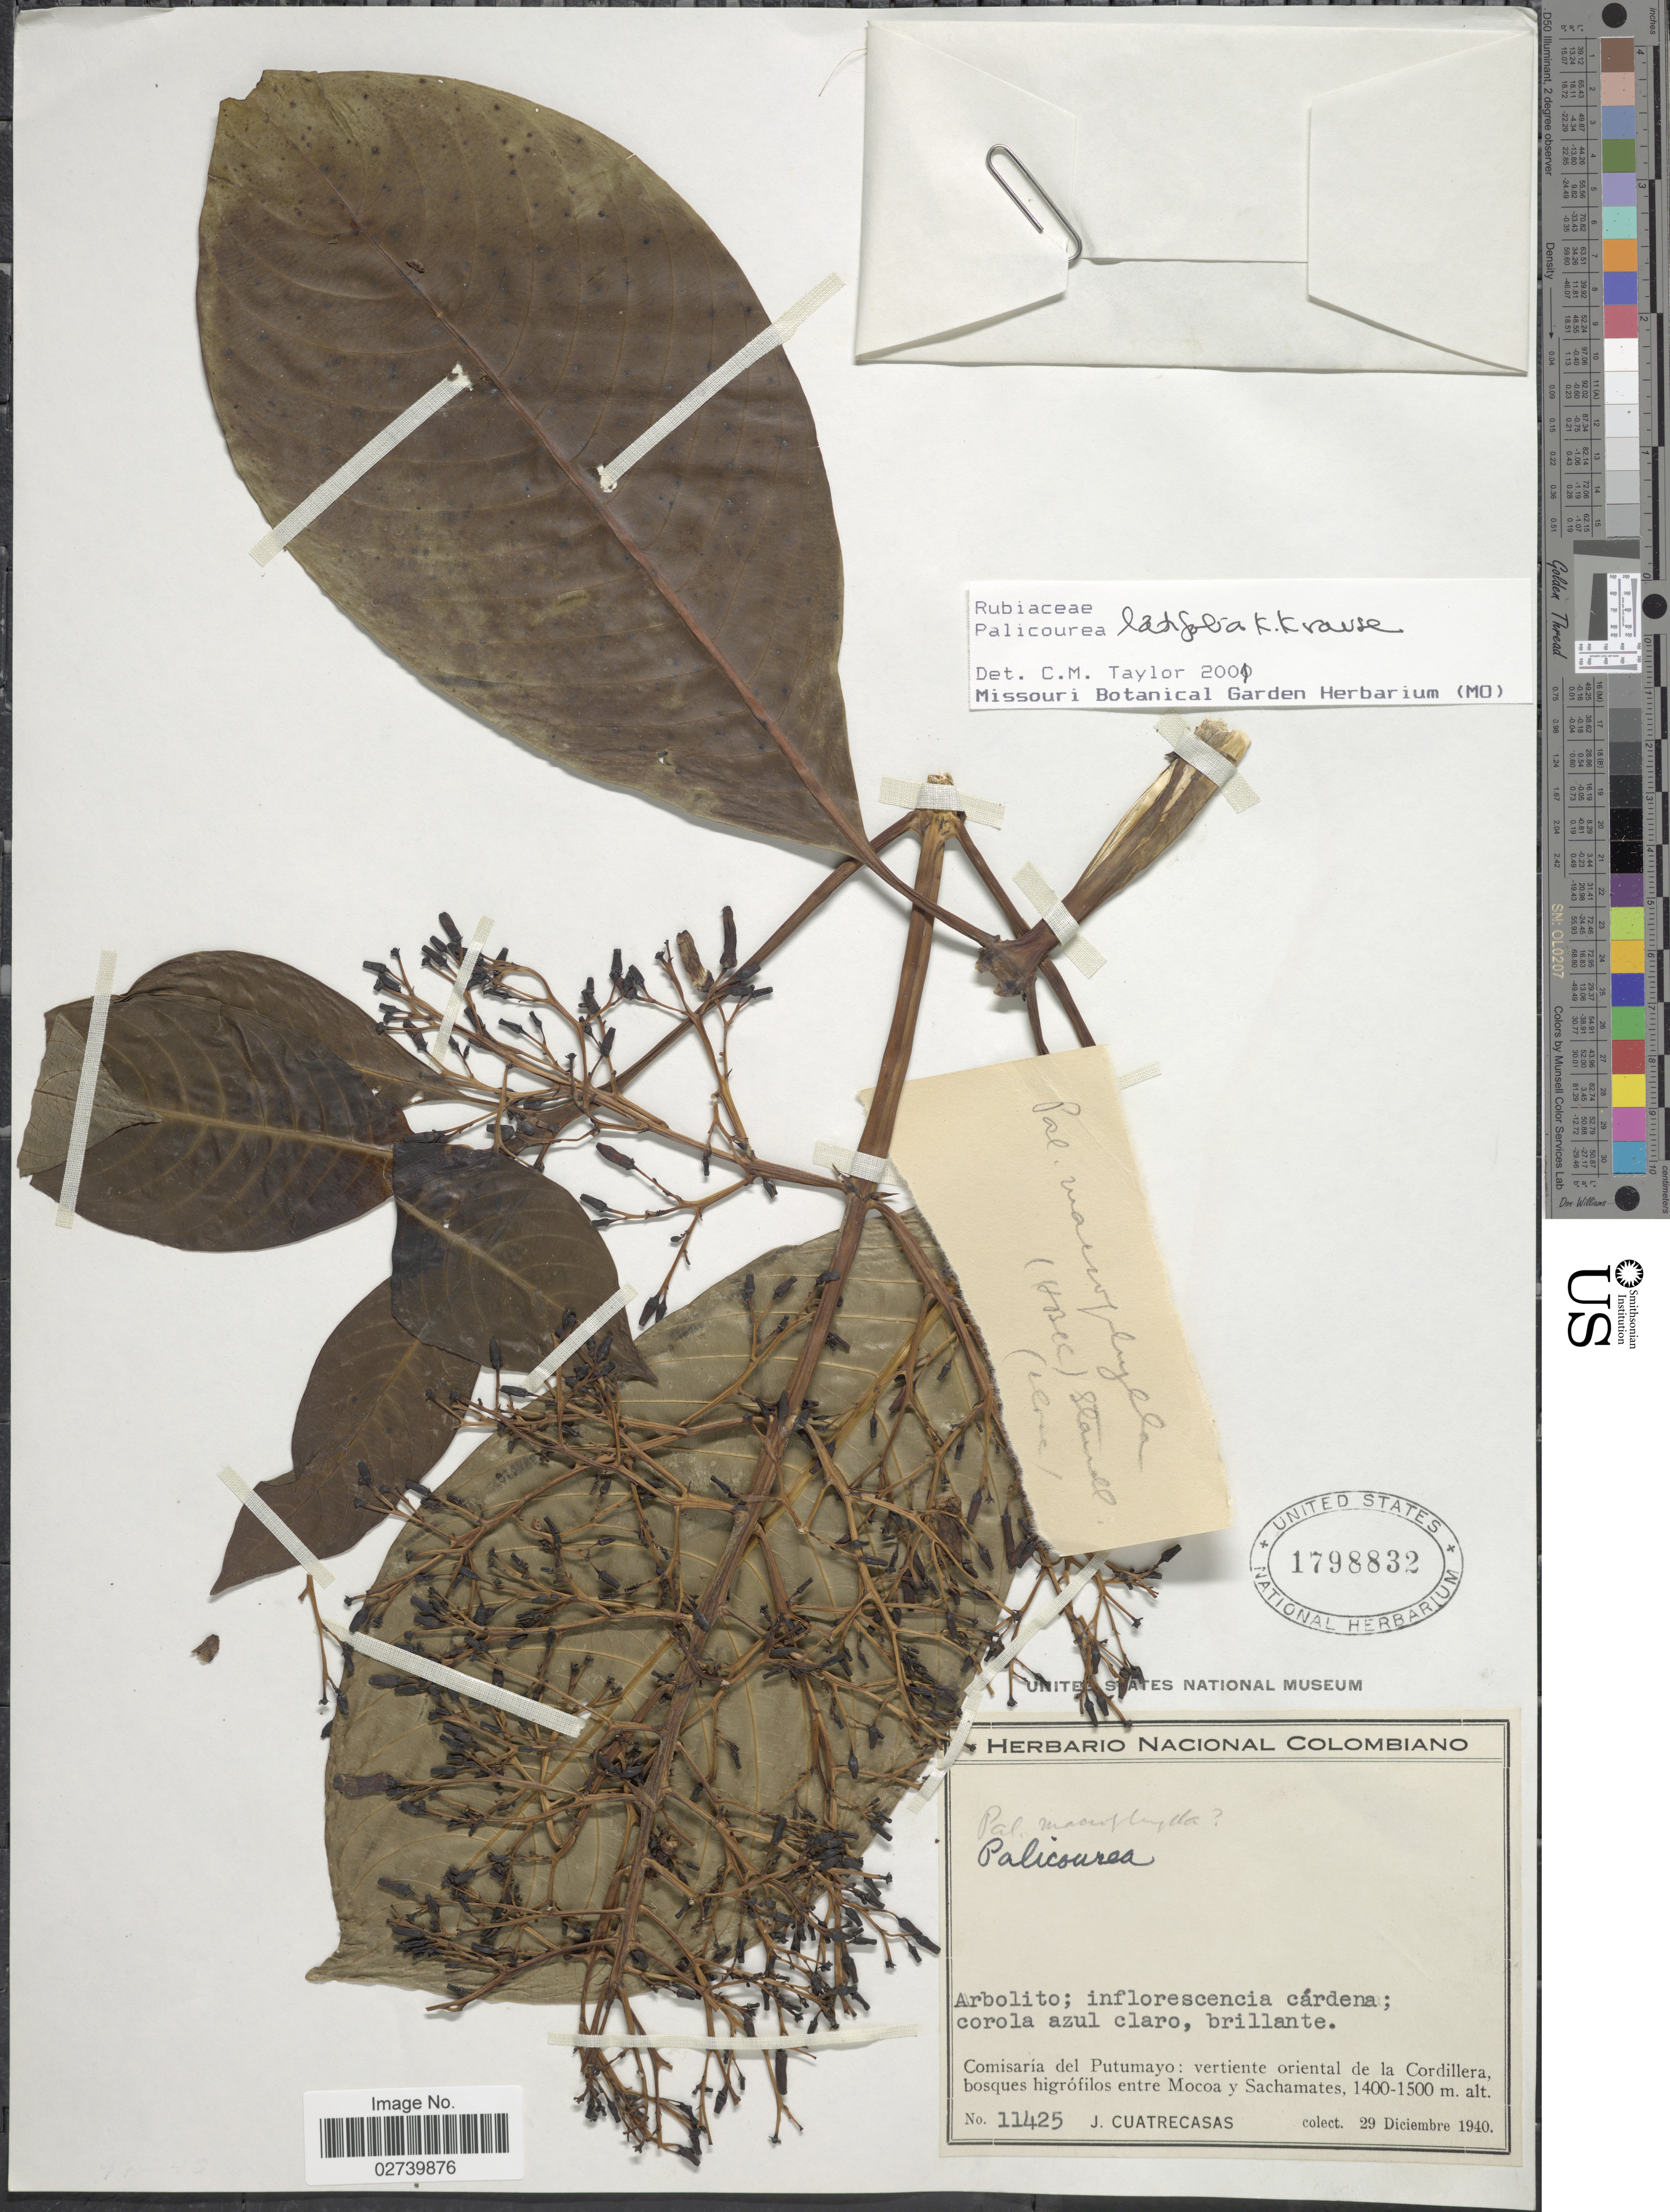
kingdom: Plantae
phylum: Tracheophyta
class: Magnoliopsida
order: Gentianales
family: Rubiaceae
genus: Palicourea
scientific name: Palicourea latifolia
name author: K. Krause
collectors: J. Cuatrecasas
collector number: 11425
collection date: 1940-12-29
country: Colombia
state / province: Putumayo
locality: Vertiente oriental de la Cordillera bosques higrófilos entre Mocoa y Sachamates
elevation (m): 1400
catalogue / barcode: US 1798832